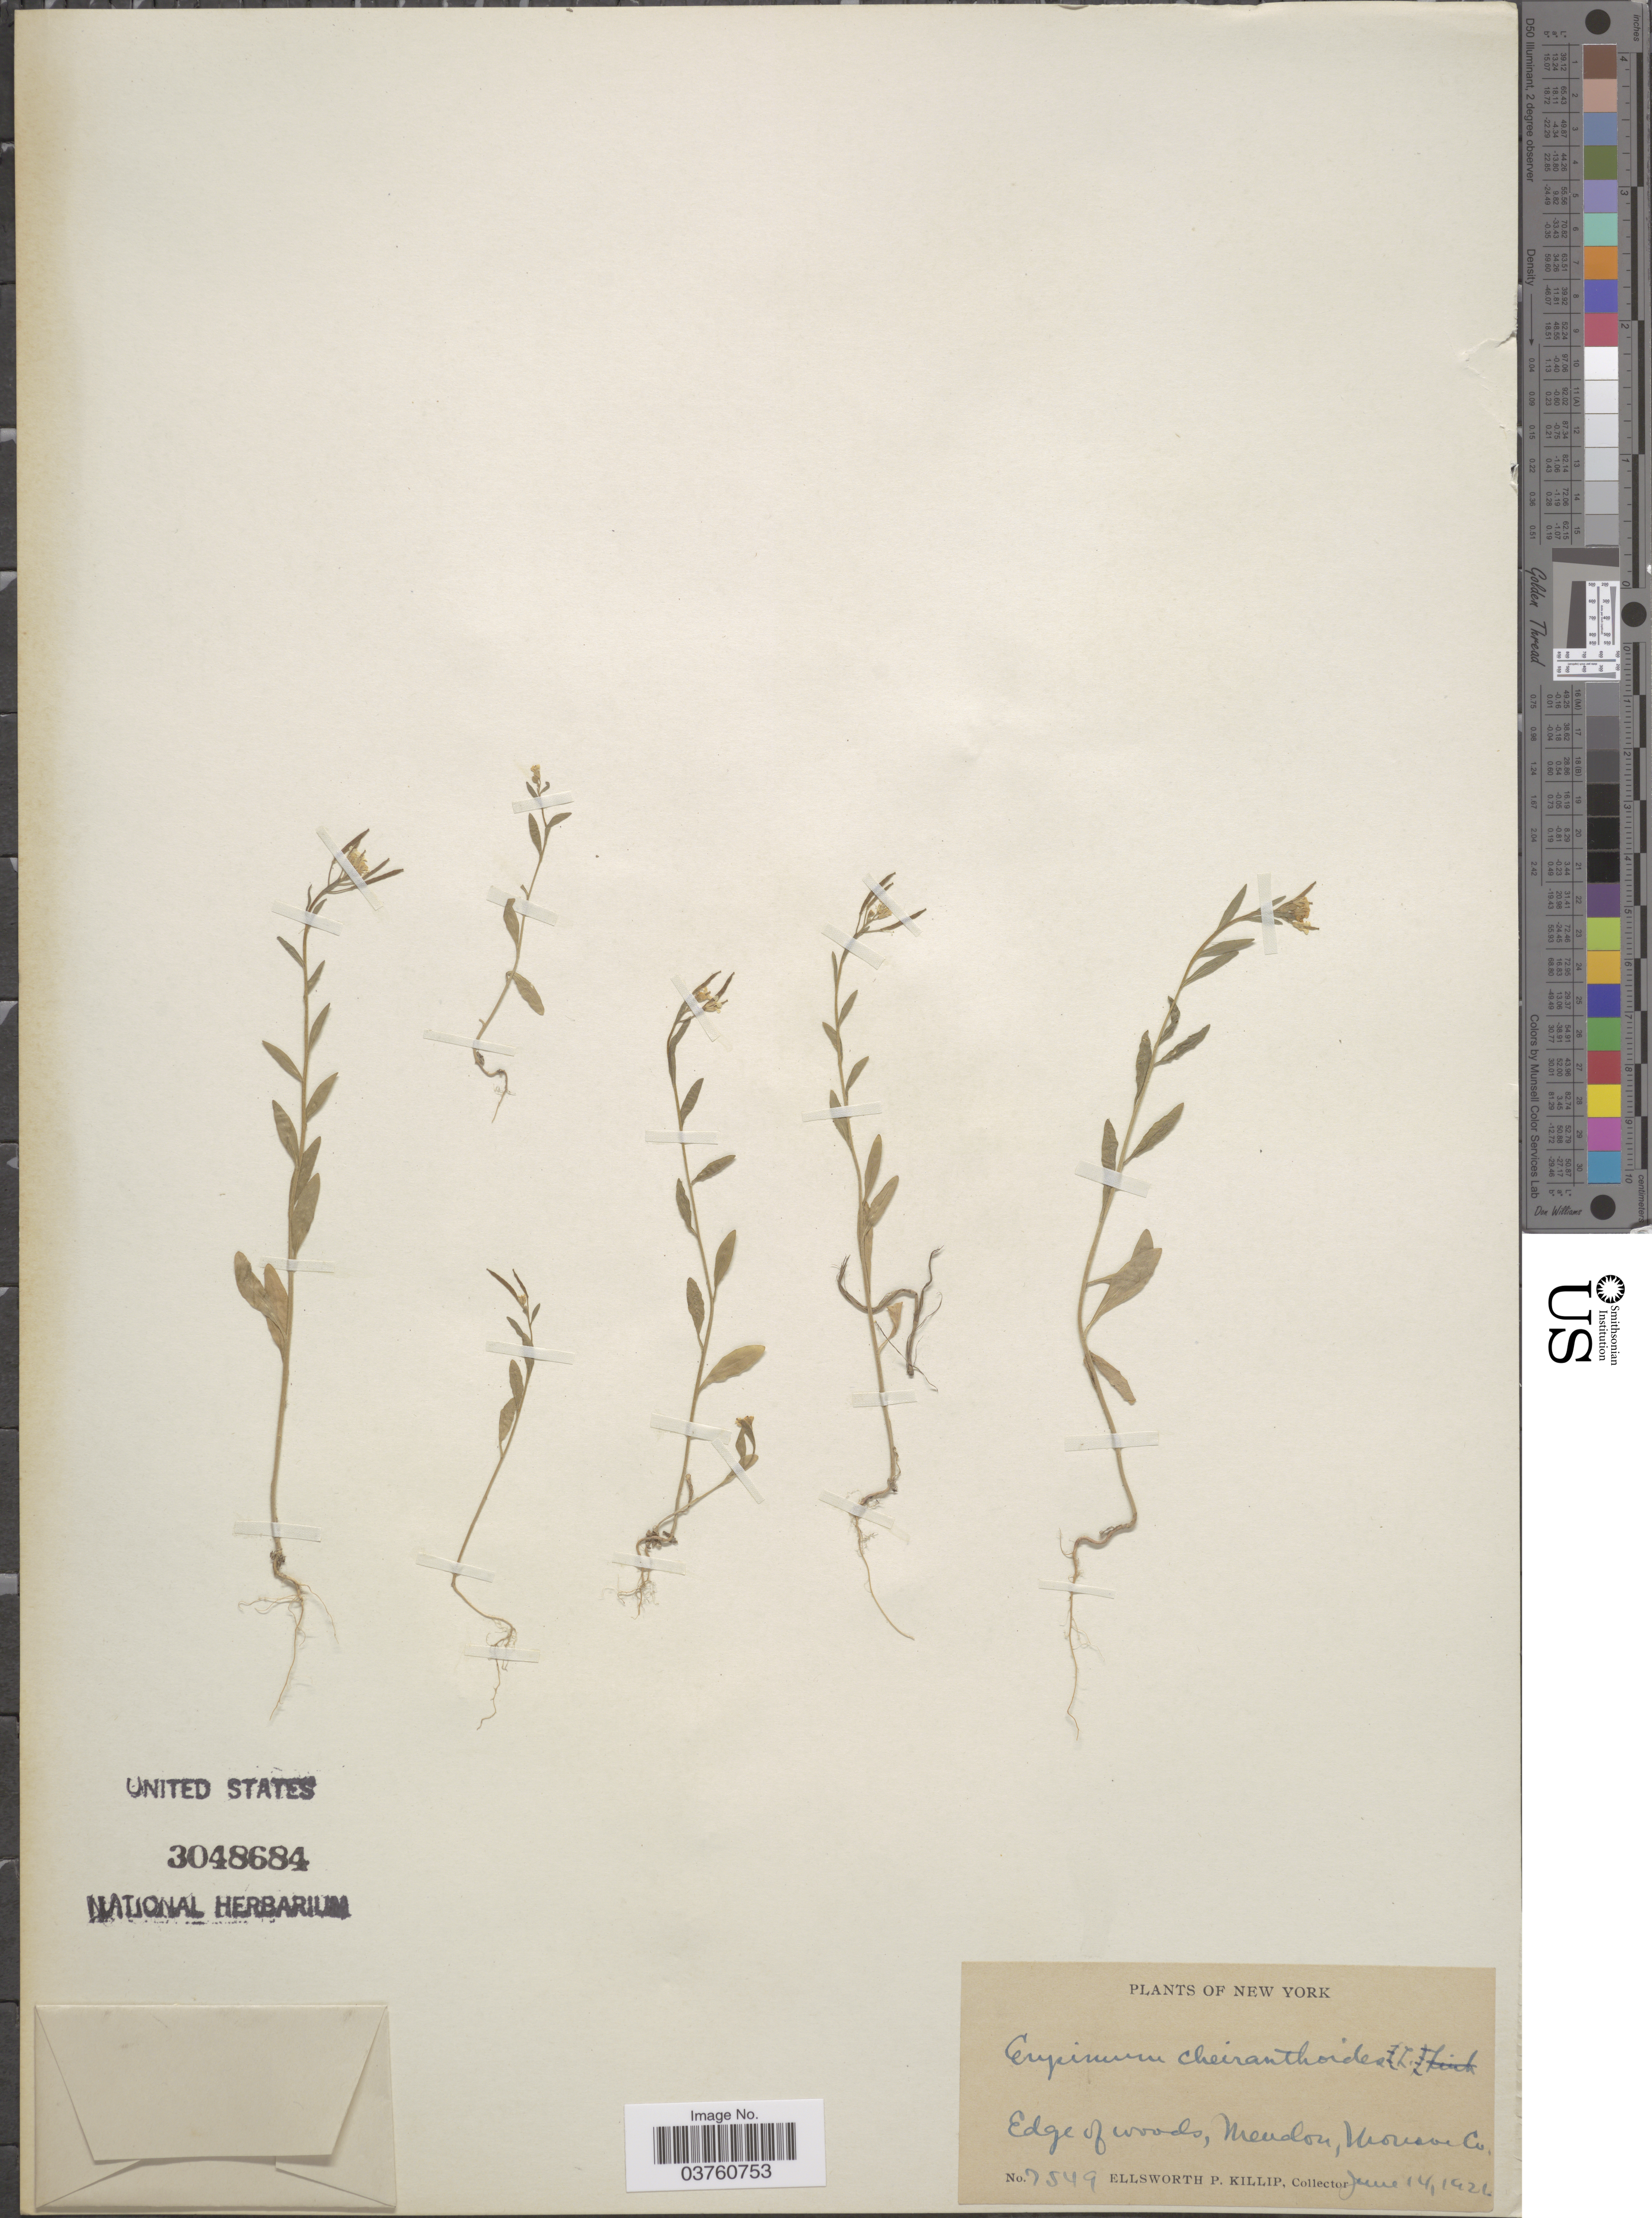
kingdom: Plantae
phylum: Tracheophyta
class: Magnoliopsida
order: Brassicales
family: Brassicaceae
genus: Erysimum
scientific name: Erysimum cheiranthoides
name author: L.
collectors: E. P. Killip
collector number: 7549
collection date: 1926-06-14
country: United States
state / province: New York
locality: Edge of woods, Mendon, Monroe Co.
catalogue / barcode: US 3048684